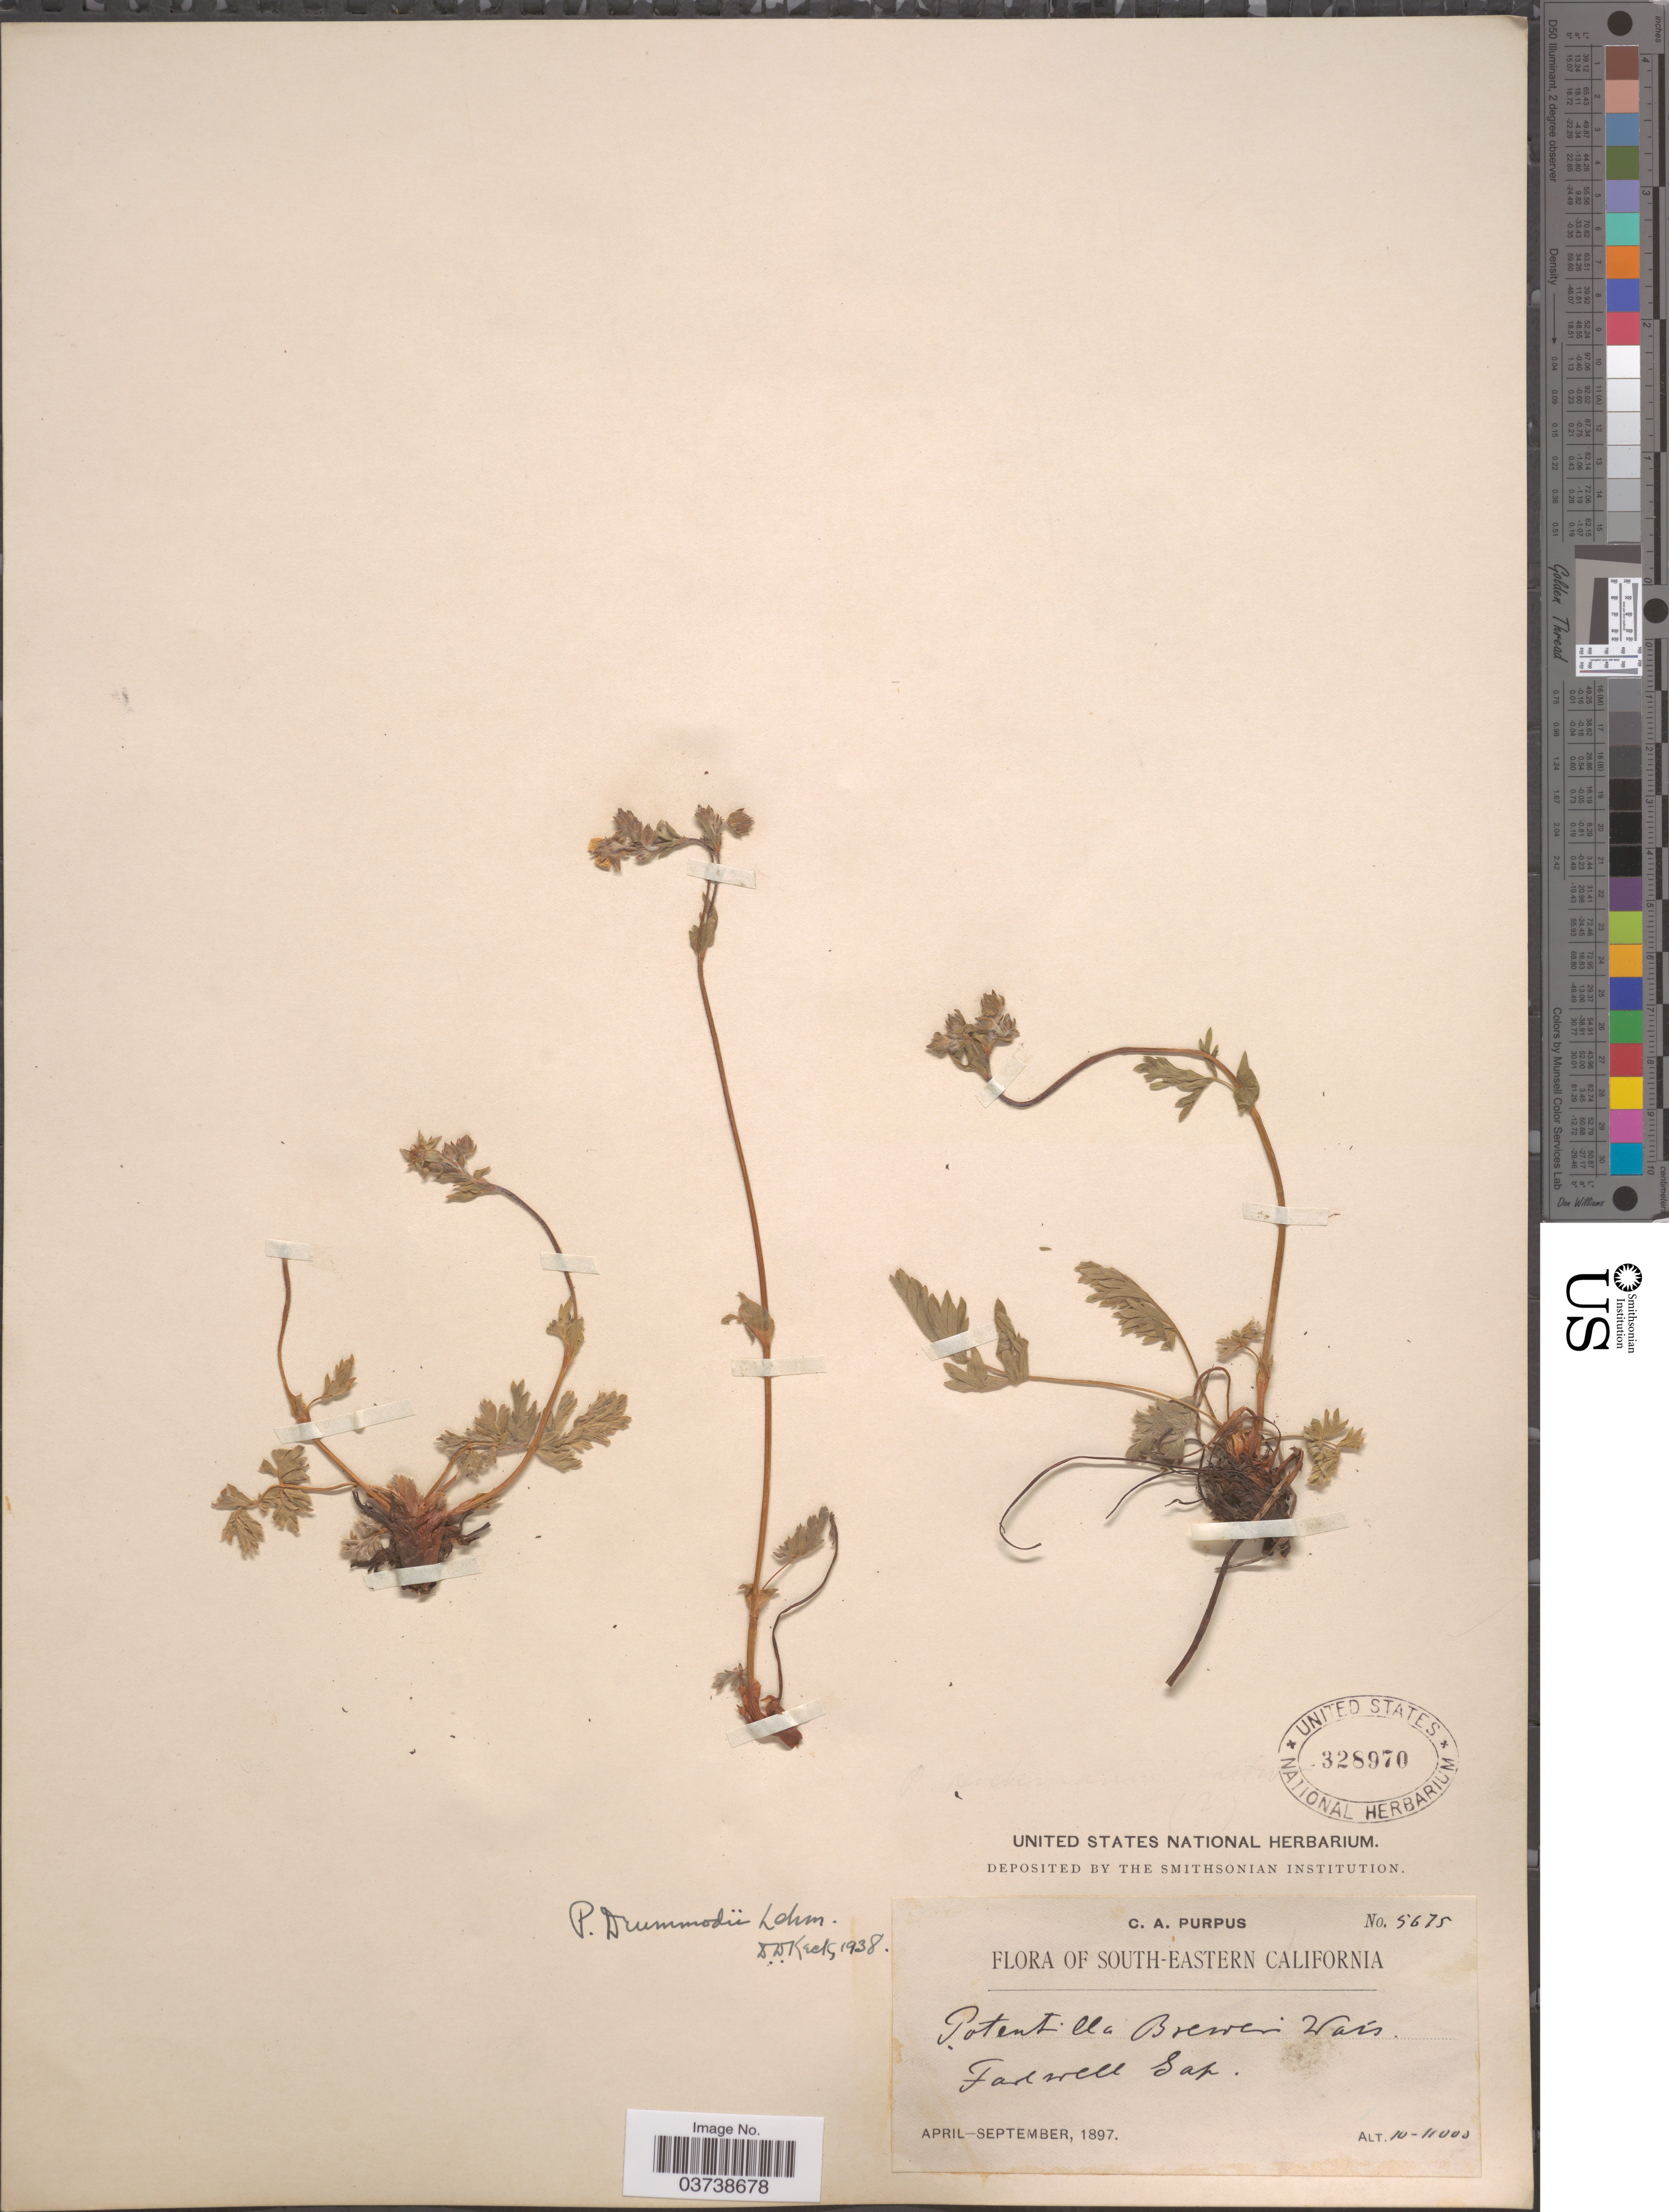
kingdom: Plantae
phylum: Tracheophyta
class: Magnoliopsida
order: Rosales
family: Rosaceae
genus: Potentilla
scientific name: Potentilla drummondii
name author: Lehm.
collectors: C. A. Purpus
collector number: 5675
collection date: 1897-04/1897-09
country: United States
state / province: California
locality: South-Eastern California. Farewell Gap.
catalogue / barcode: US 328970